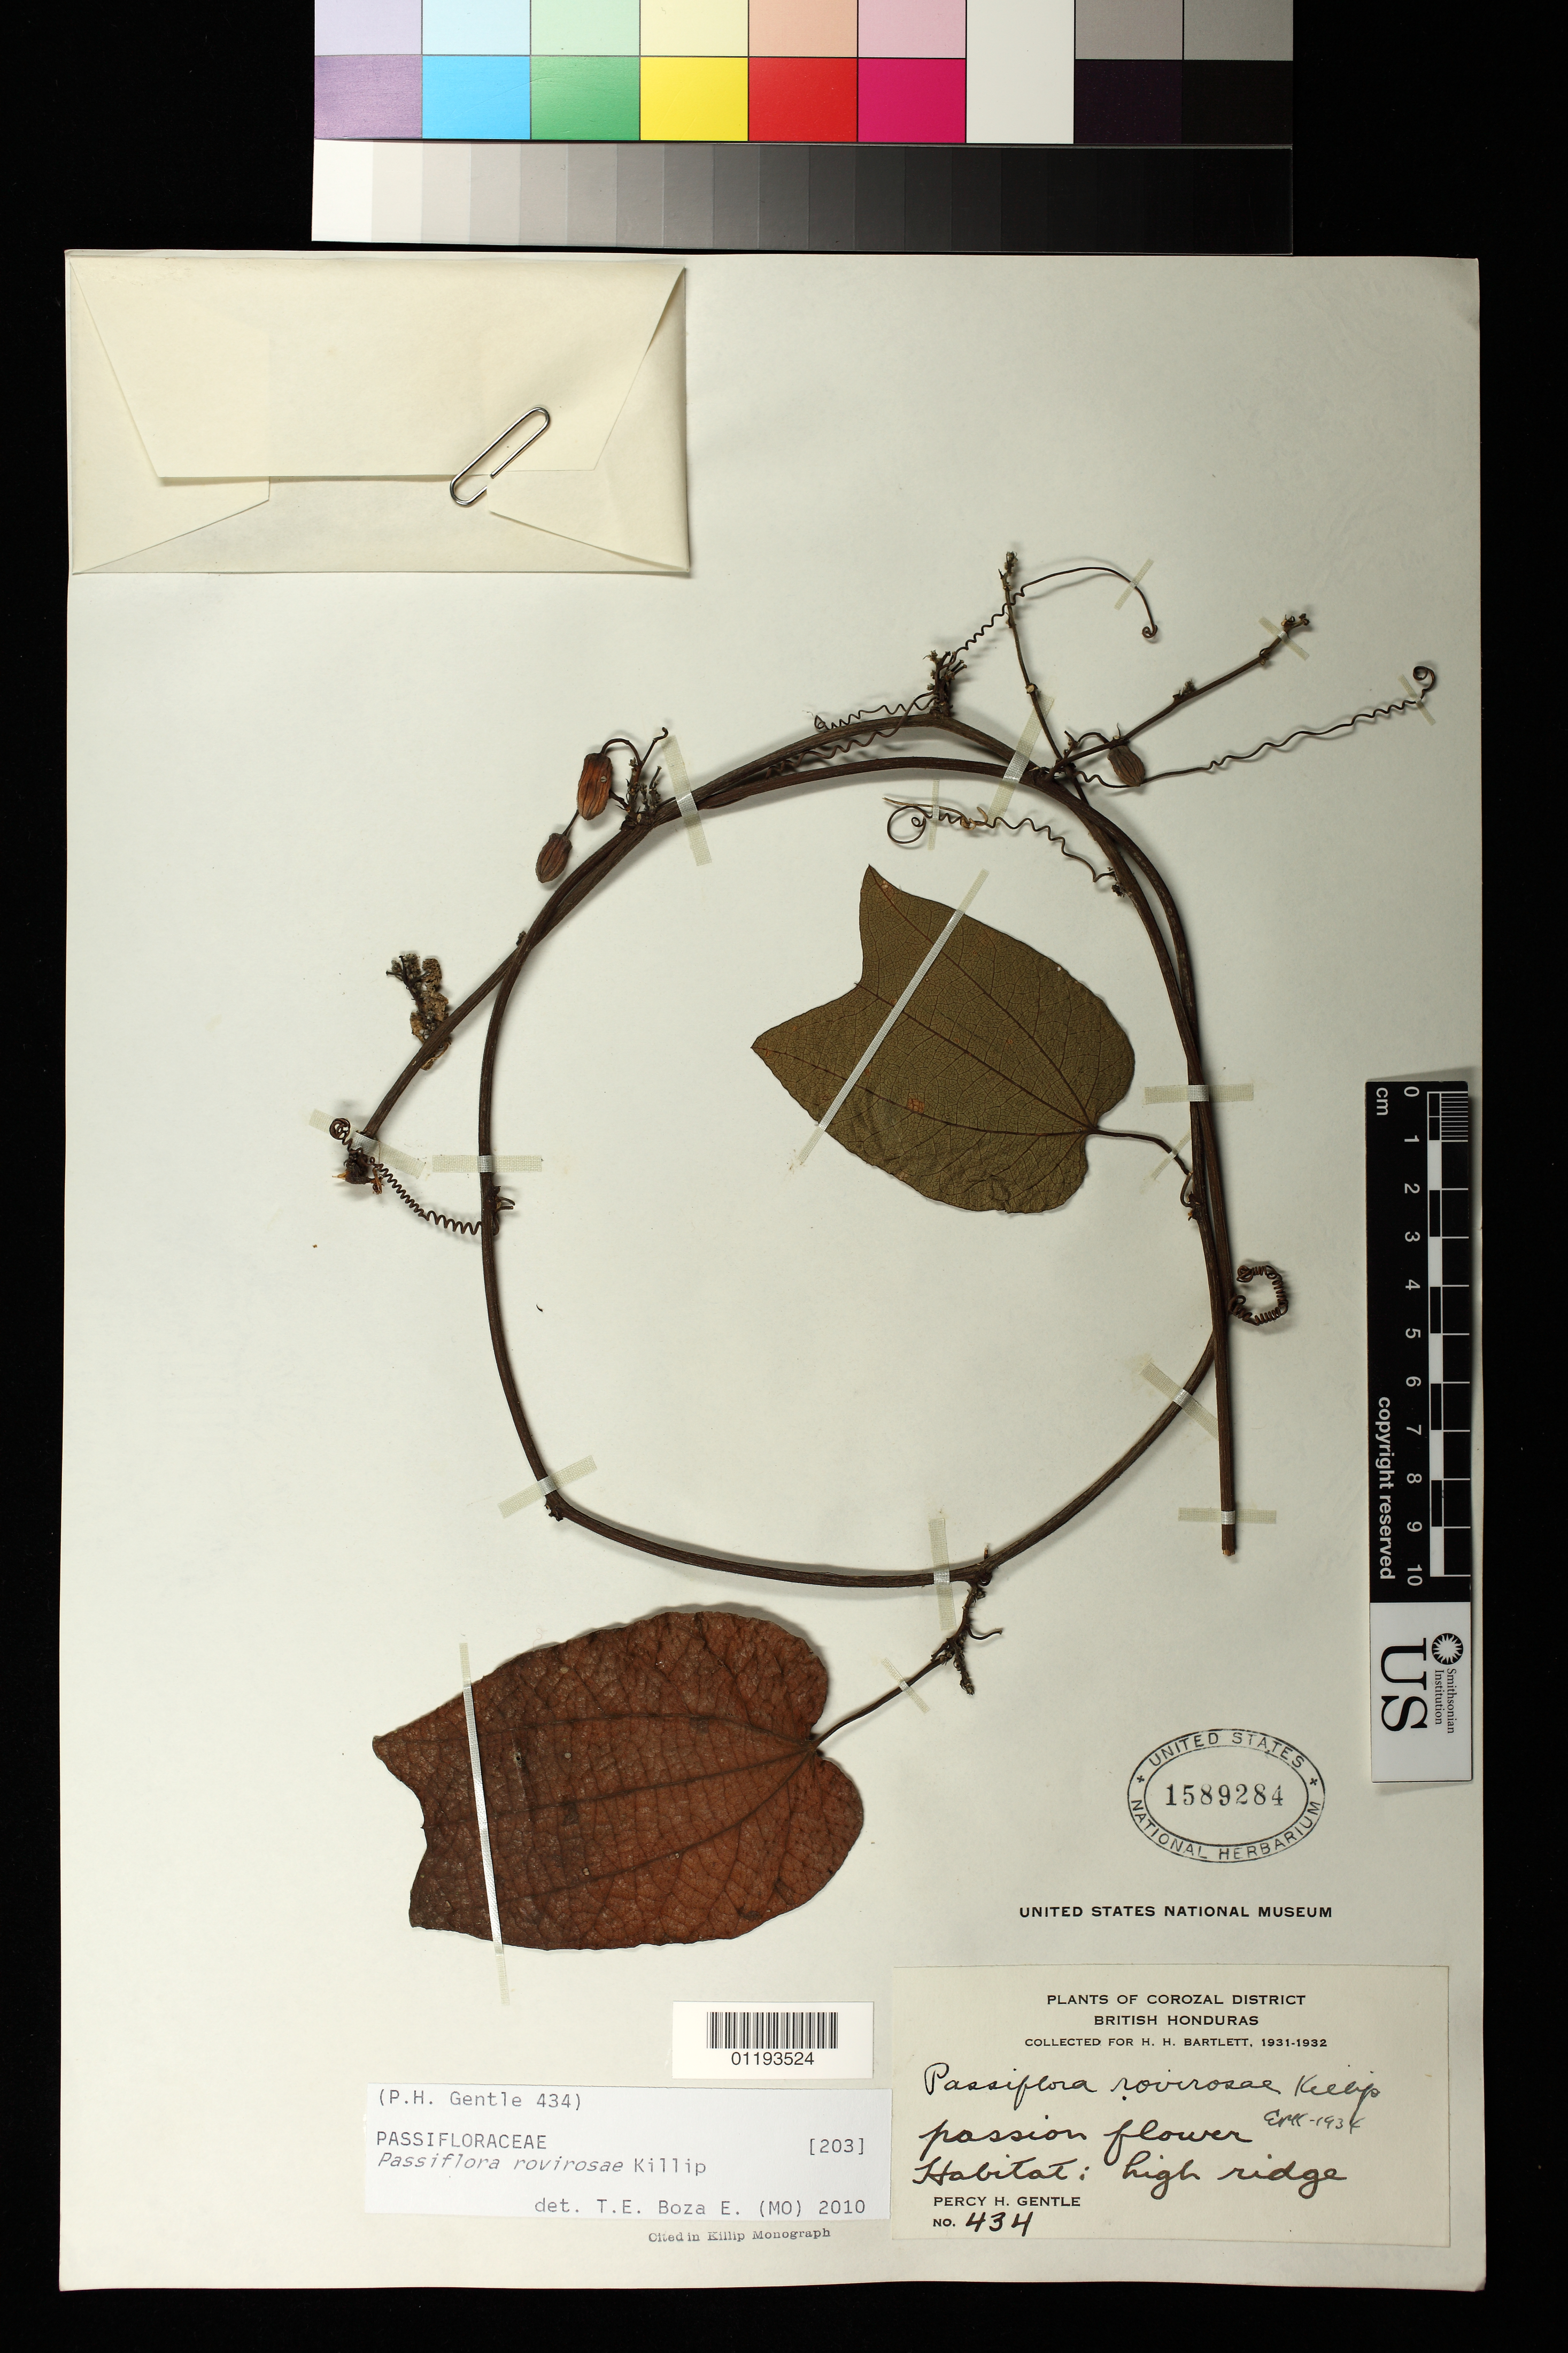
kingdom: Plantae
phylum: Tracheophyta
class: Magnoliopsida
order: Malpighiales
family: Passifloraceae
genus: Passiflora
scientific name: Passiflora rovirosae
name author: Killip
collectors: P. H. Gentle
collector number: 434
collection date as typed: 1931 1932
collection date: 1931/1932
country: Belize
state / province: Corozal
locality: Corozal District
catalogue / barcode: US 1589284